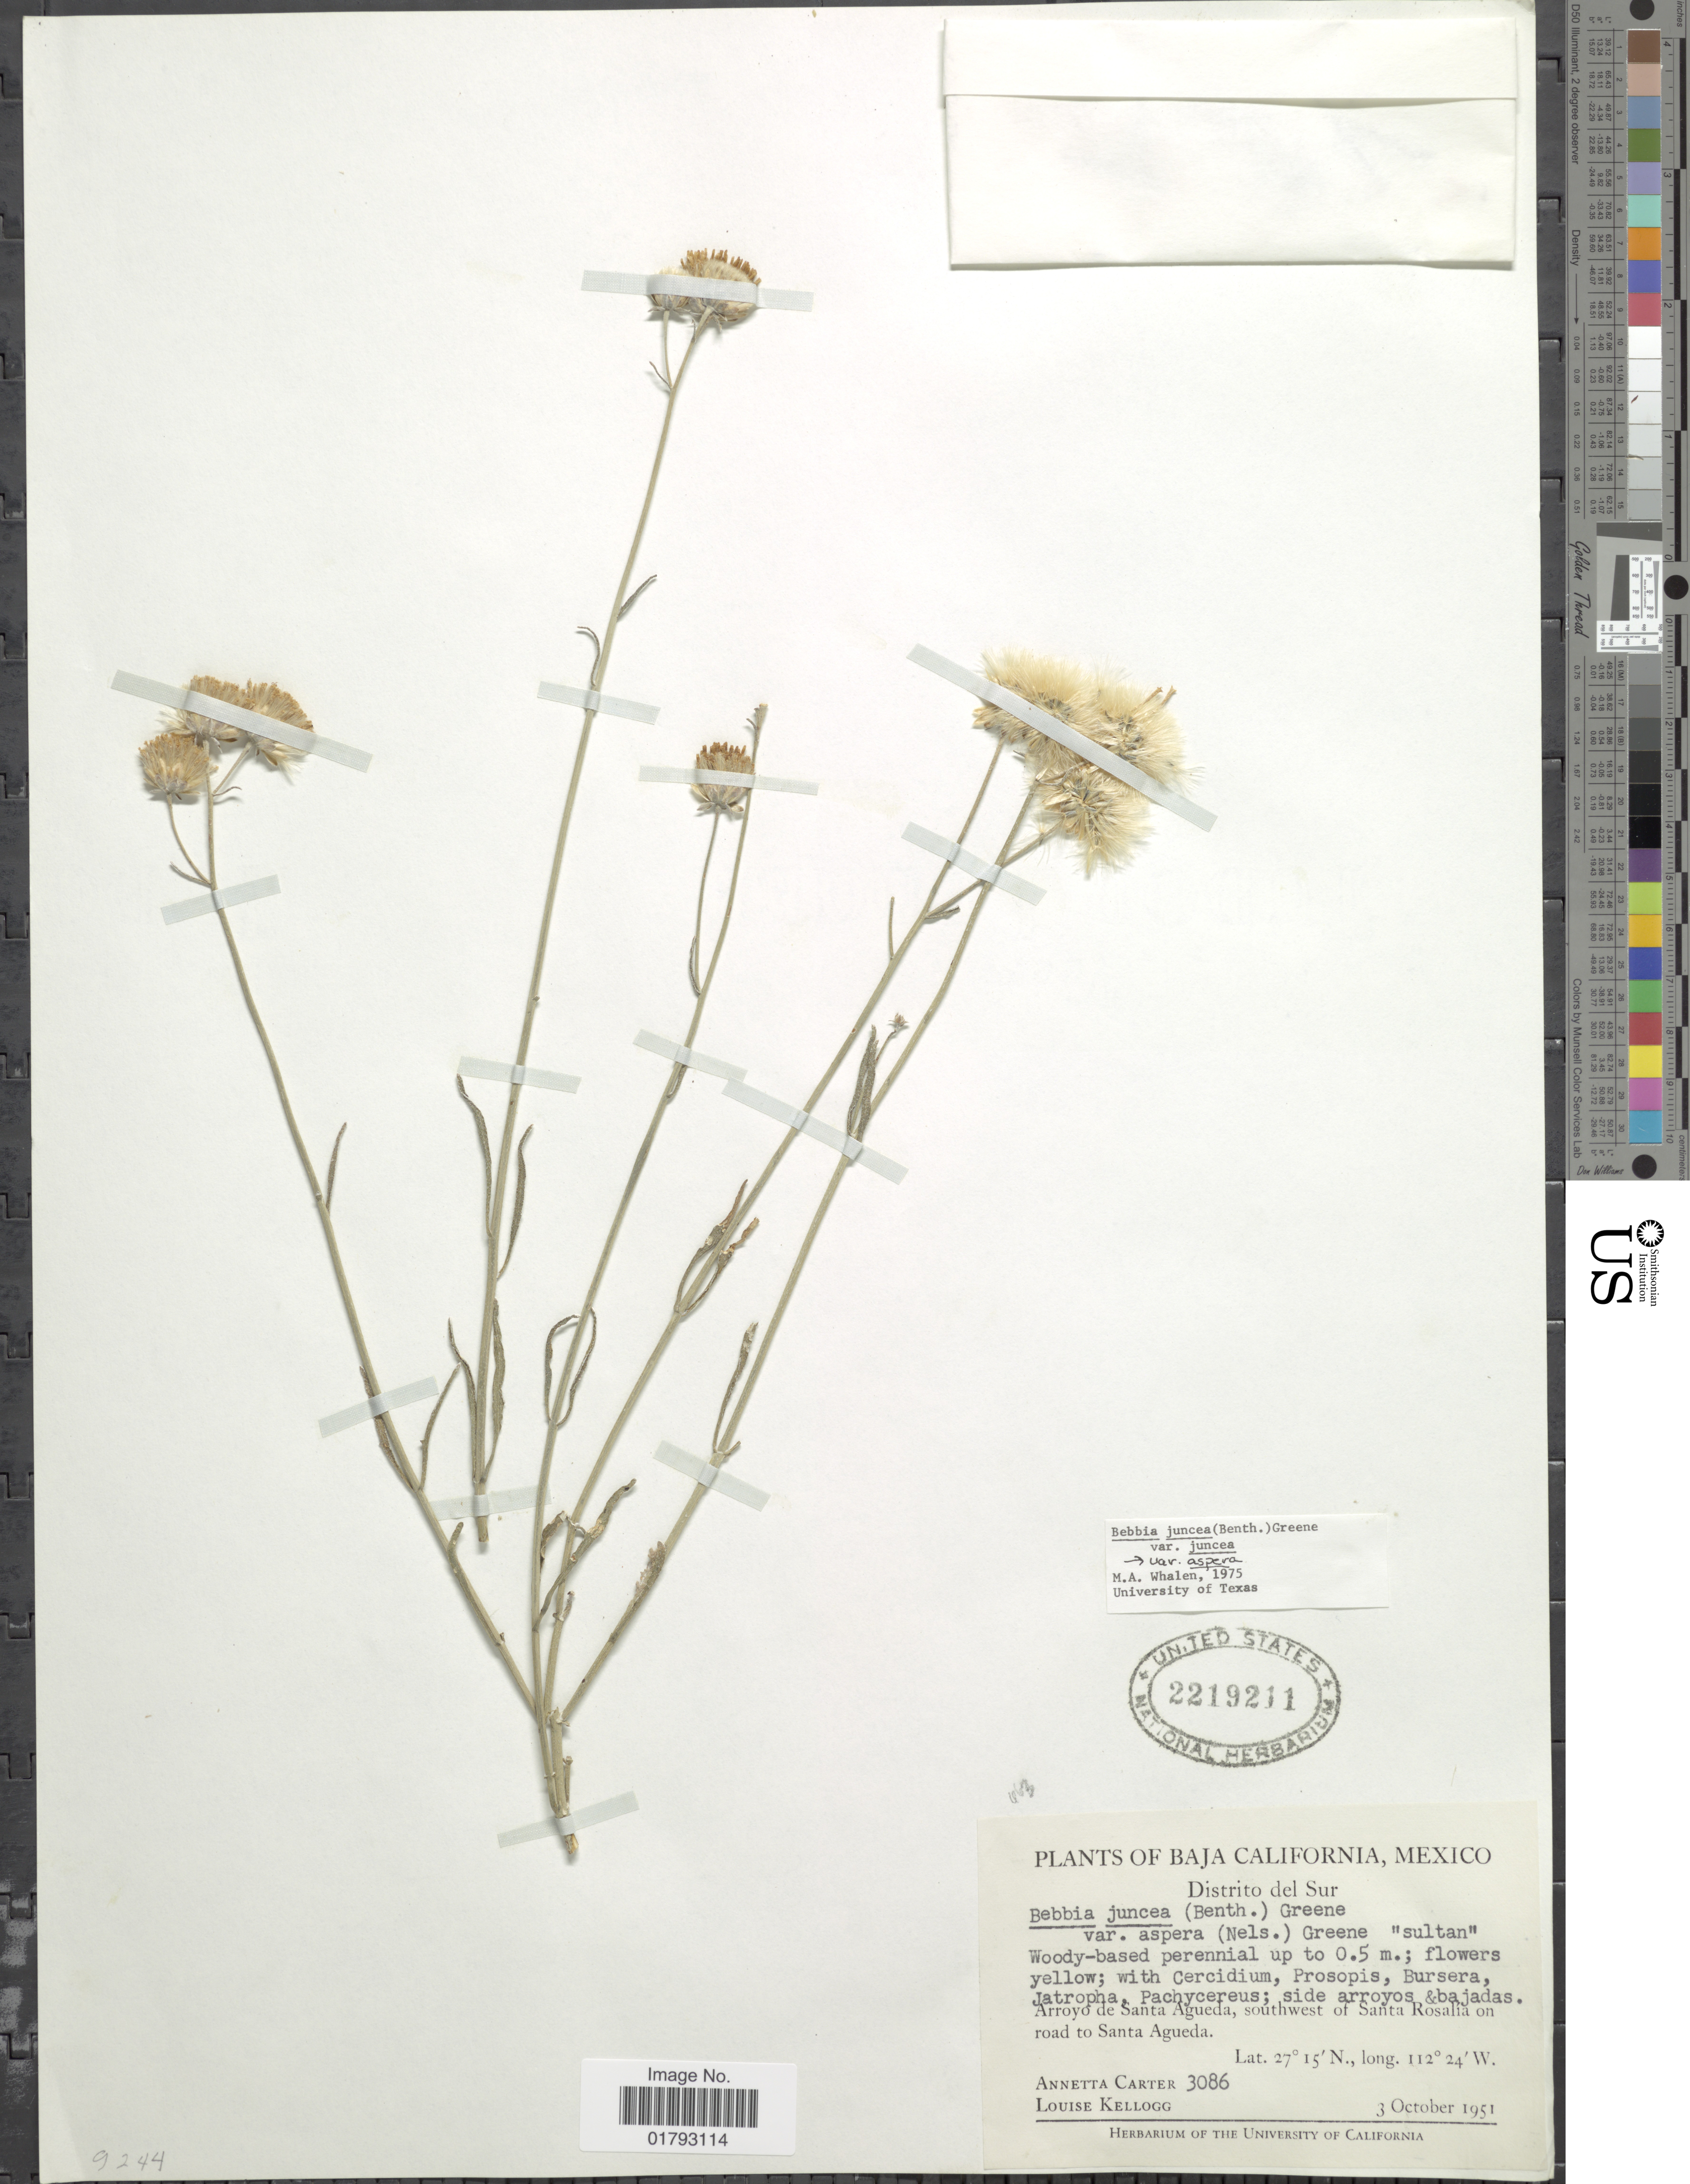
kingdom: Plantae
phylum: Tracheophyta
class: Magnoliopsida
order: Asterales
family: Asteraceae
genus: Bebbia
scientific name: Bebbia juncea var. aspera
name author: Greene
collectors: A. Carter & L. Kellogg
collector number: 3086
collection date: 1951-10-03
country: Mexico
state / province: Baja California Sur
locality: Baja California, Mexico, Distrito del Sur. Arroyo de Santa Agueda, southwest of Santa Rosalia on road to Santa Agueda.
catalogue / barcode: US 2219211